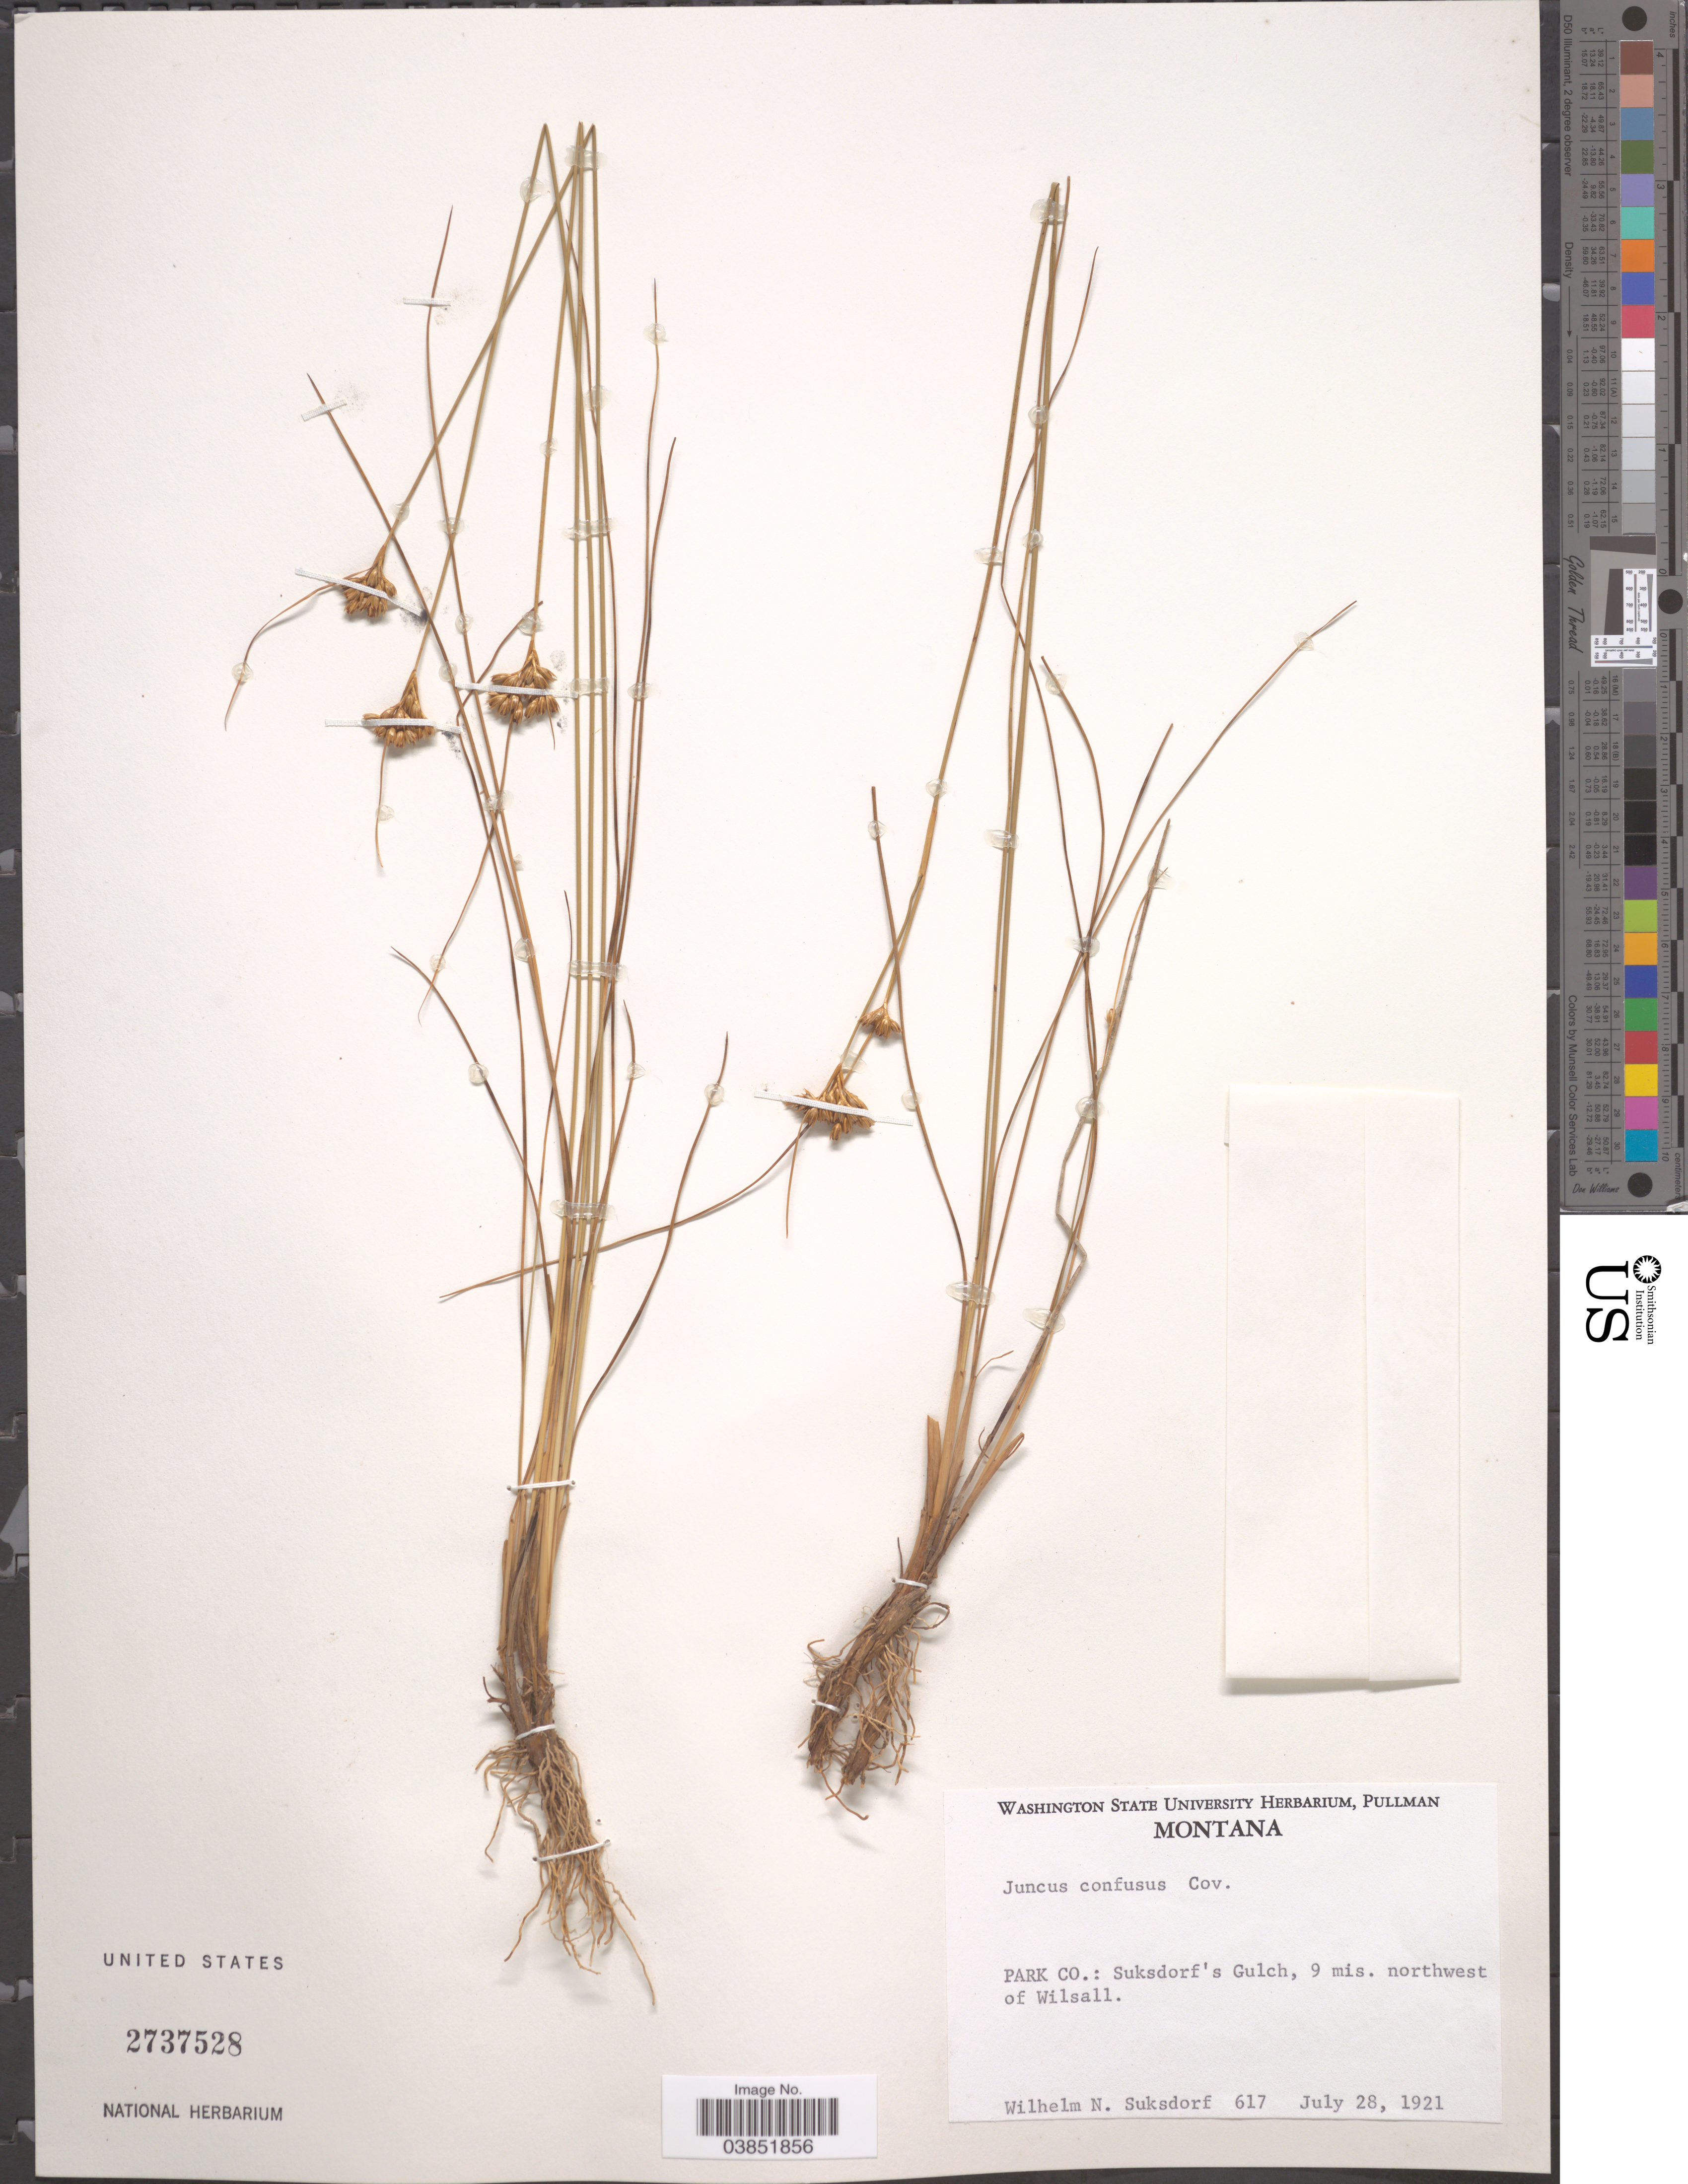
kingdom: Plantae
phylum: Tracheophyta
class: Liliopsida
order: Poales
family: Juncaceae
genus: Juncus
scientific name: Juncus confusus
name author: Coville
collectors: W. N. Suksdorf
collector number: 617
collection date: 1921-07-28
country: United States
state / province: Montana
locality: Park Co.: Suksdorf's Gulch, 9 mis. northwest of Wilsall.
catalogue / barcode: US 2737528